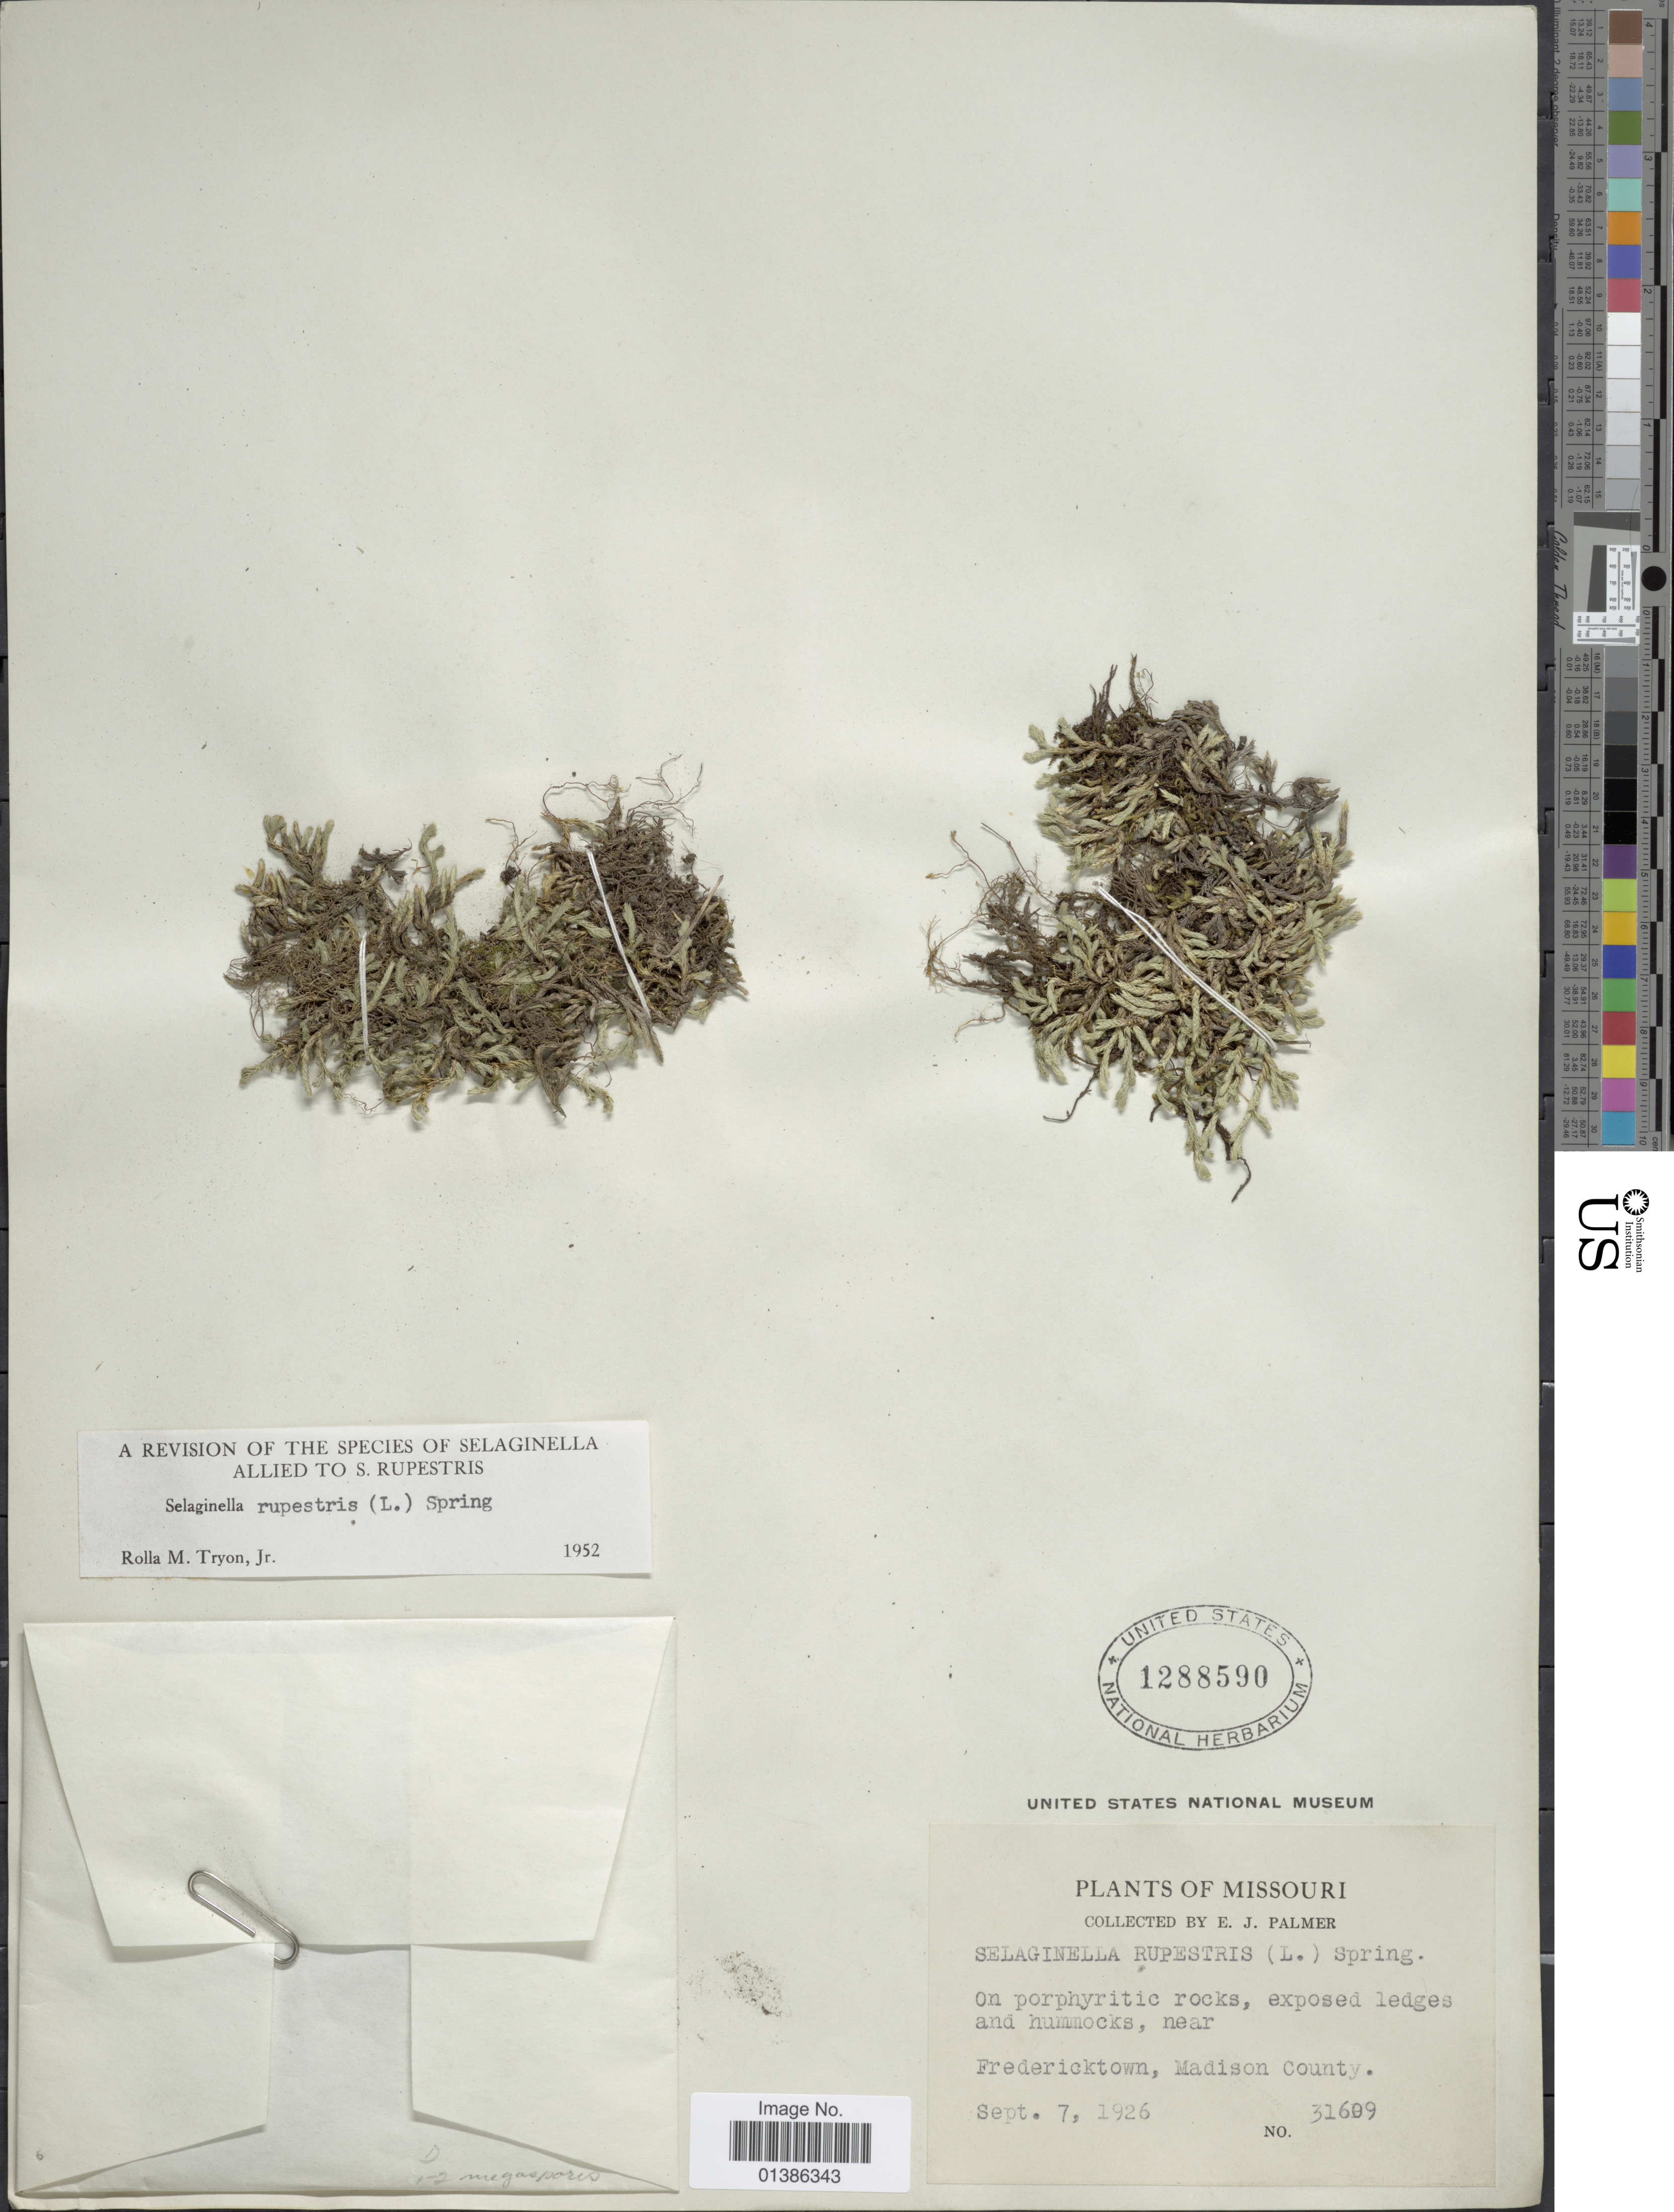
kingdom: Plantae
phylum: Tracheophyta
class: Lycopodiopsida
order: Selaginellales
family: Selaginellaceae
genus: Selaginella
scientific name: Selaginella rupestris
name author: (L.) Spring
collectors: E. J. Palmer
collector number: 31609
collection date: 1926-09-07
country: United States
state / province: Missouri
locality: Near Fredericktown, Madison County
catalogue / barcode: US 1288590